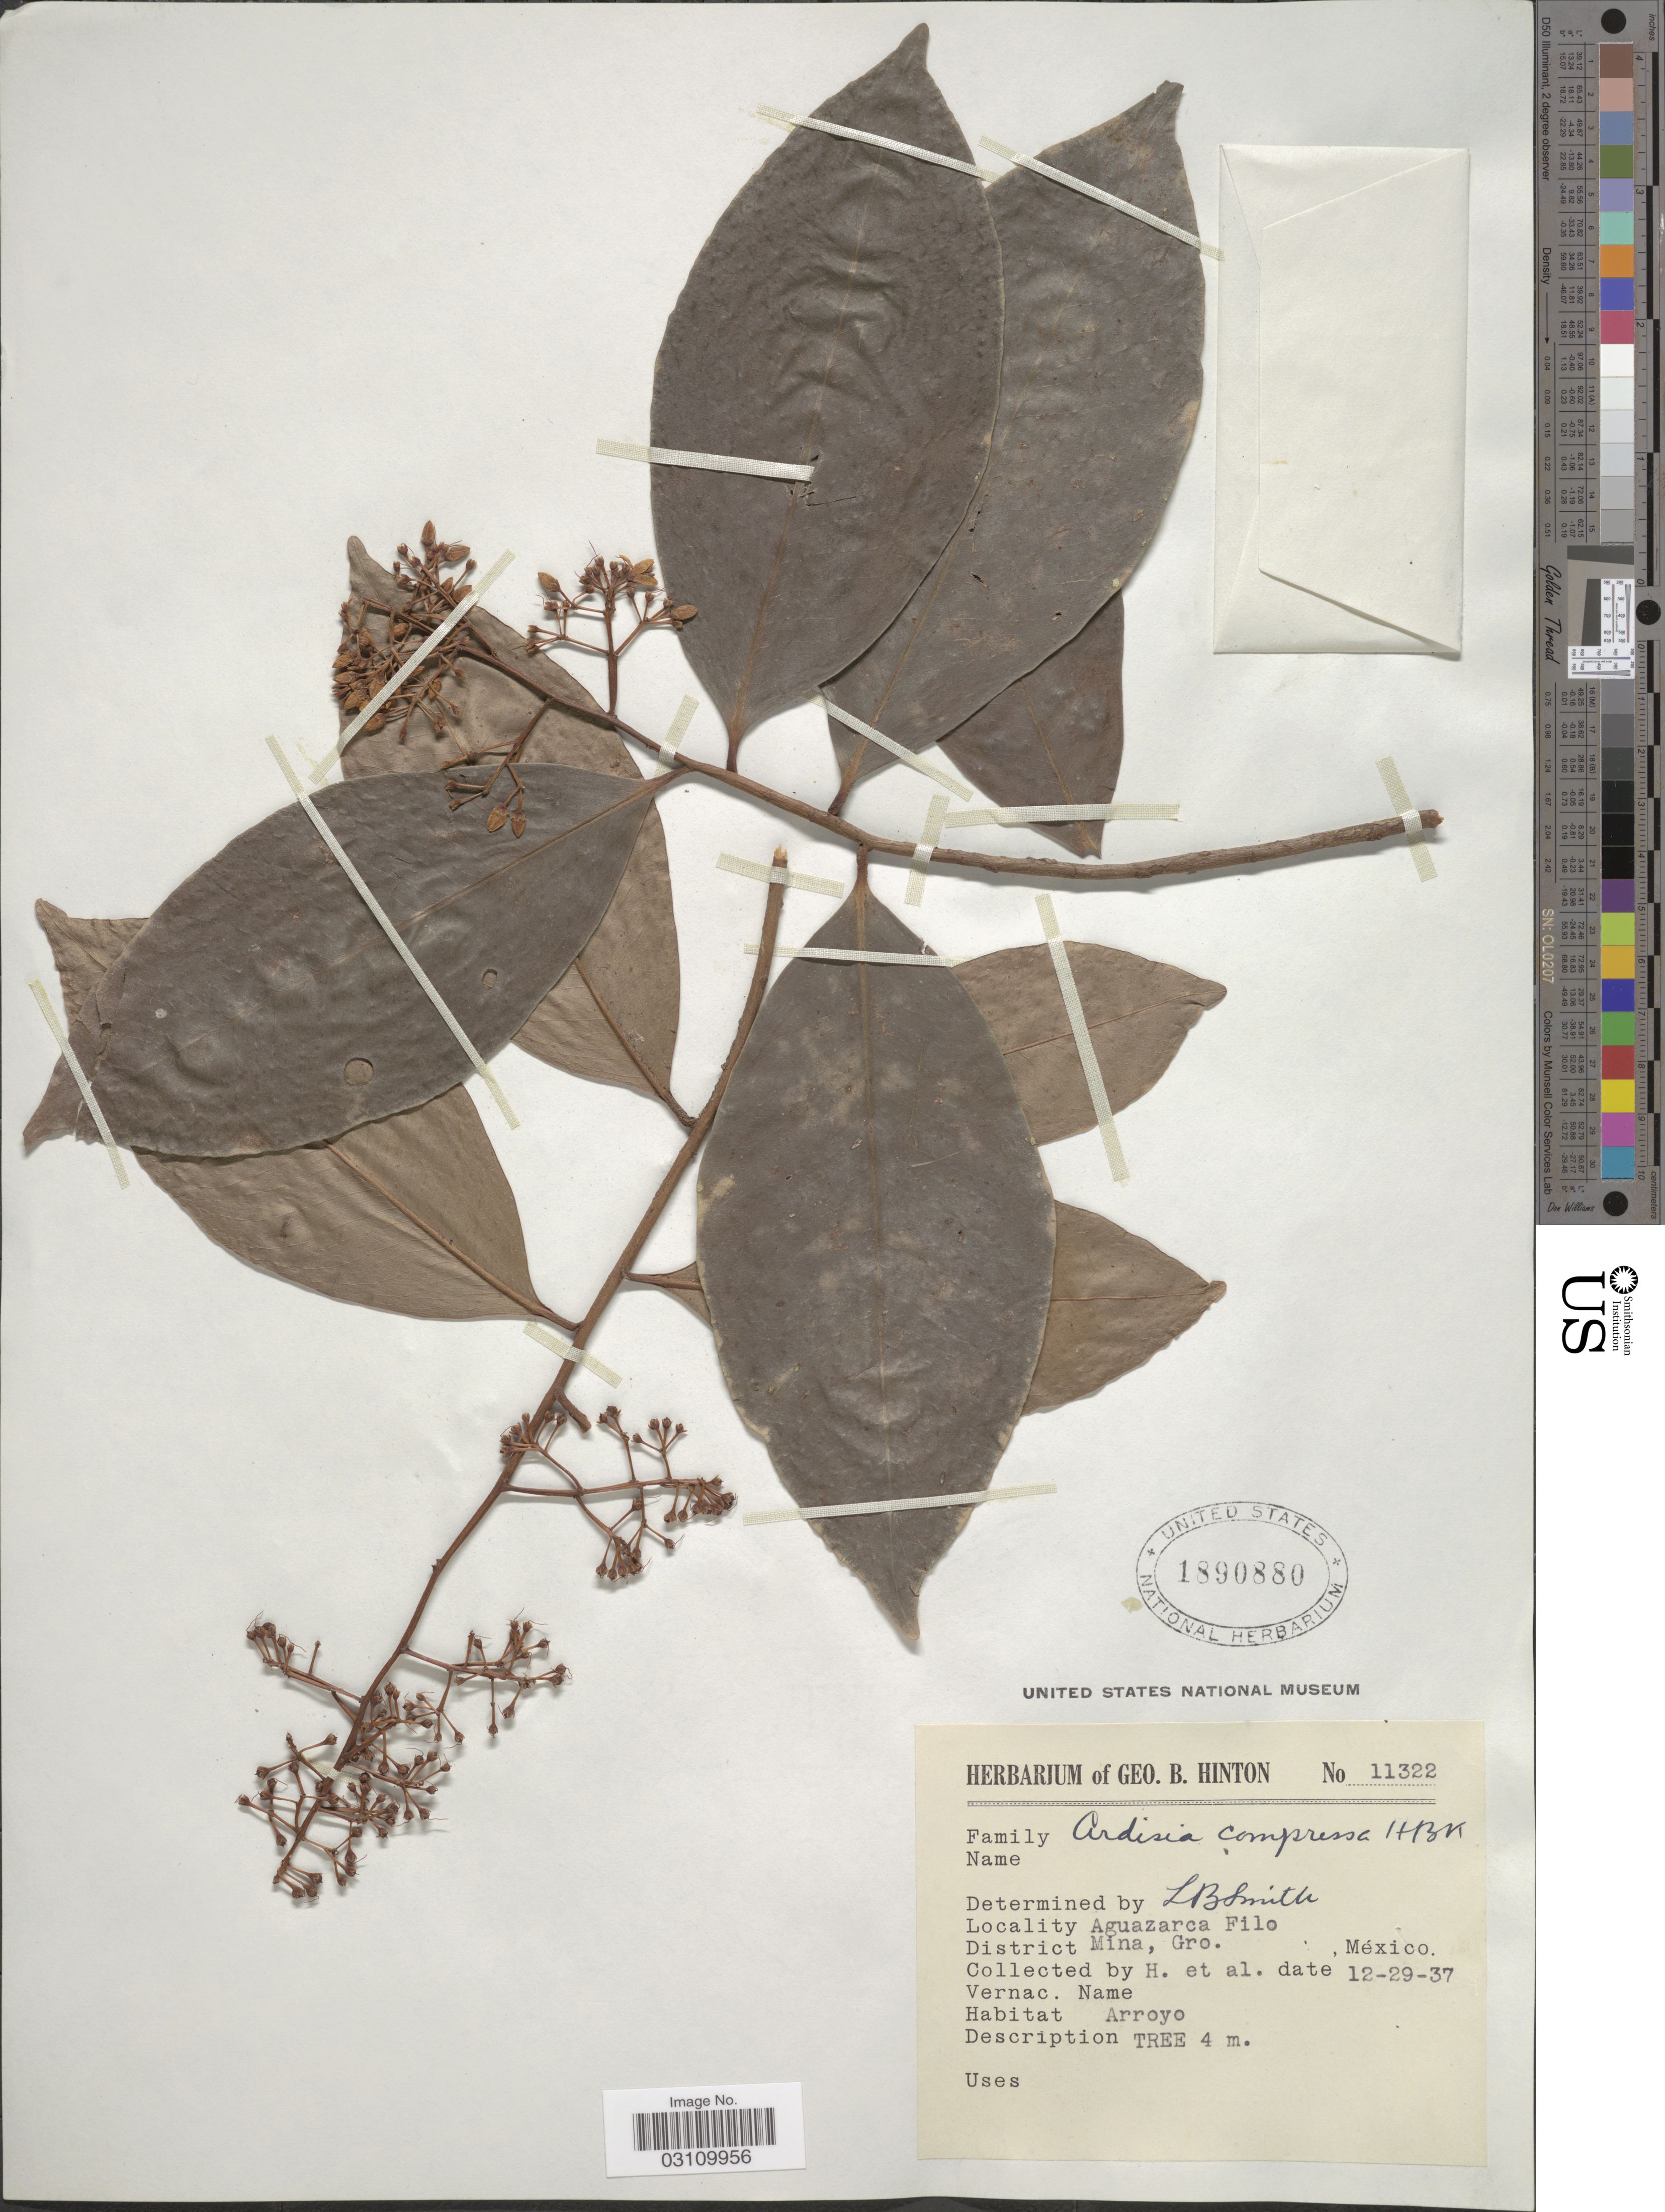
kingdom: Plantae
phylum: Tracheophyta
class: Magnoliopsida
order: Ericales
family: Primulaceae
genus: Ardisia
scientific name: Ardisia compressa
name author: Kunth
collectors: G. B. Hinton & et al.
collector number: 11322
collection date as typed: Transcribed d/m/y: 29/12/37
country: Mexico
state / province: Guerrero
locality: Aguazarca Filo, District Mina, Gro.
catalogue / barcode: US 1890880